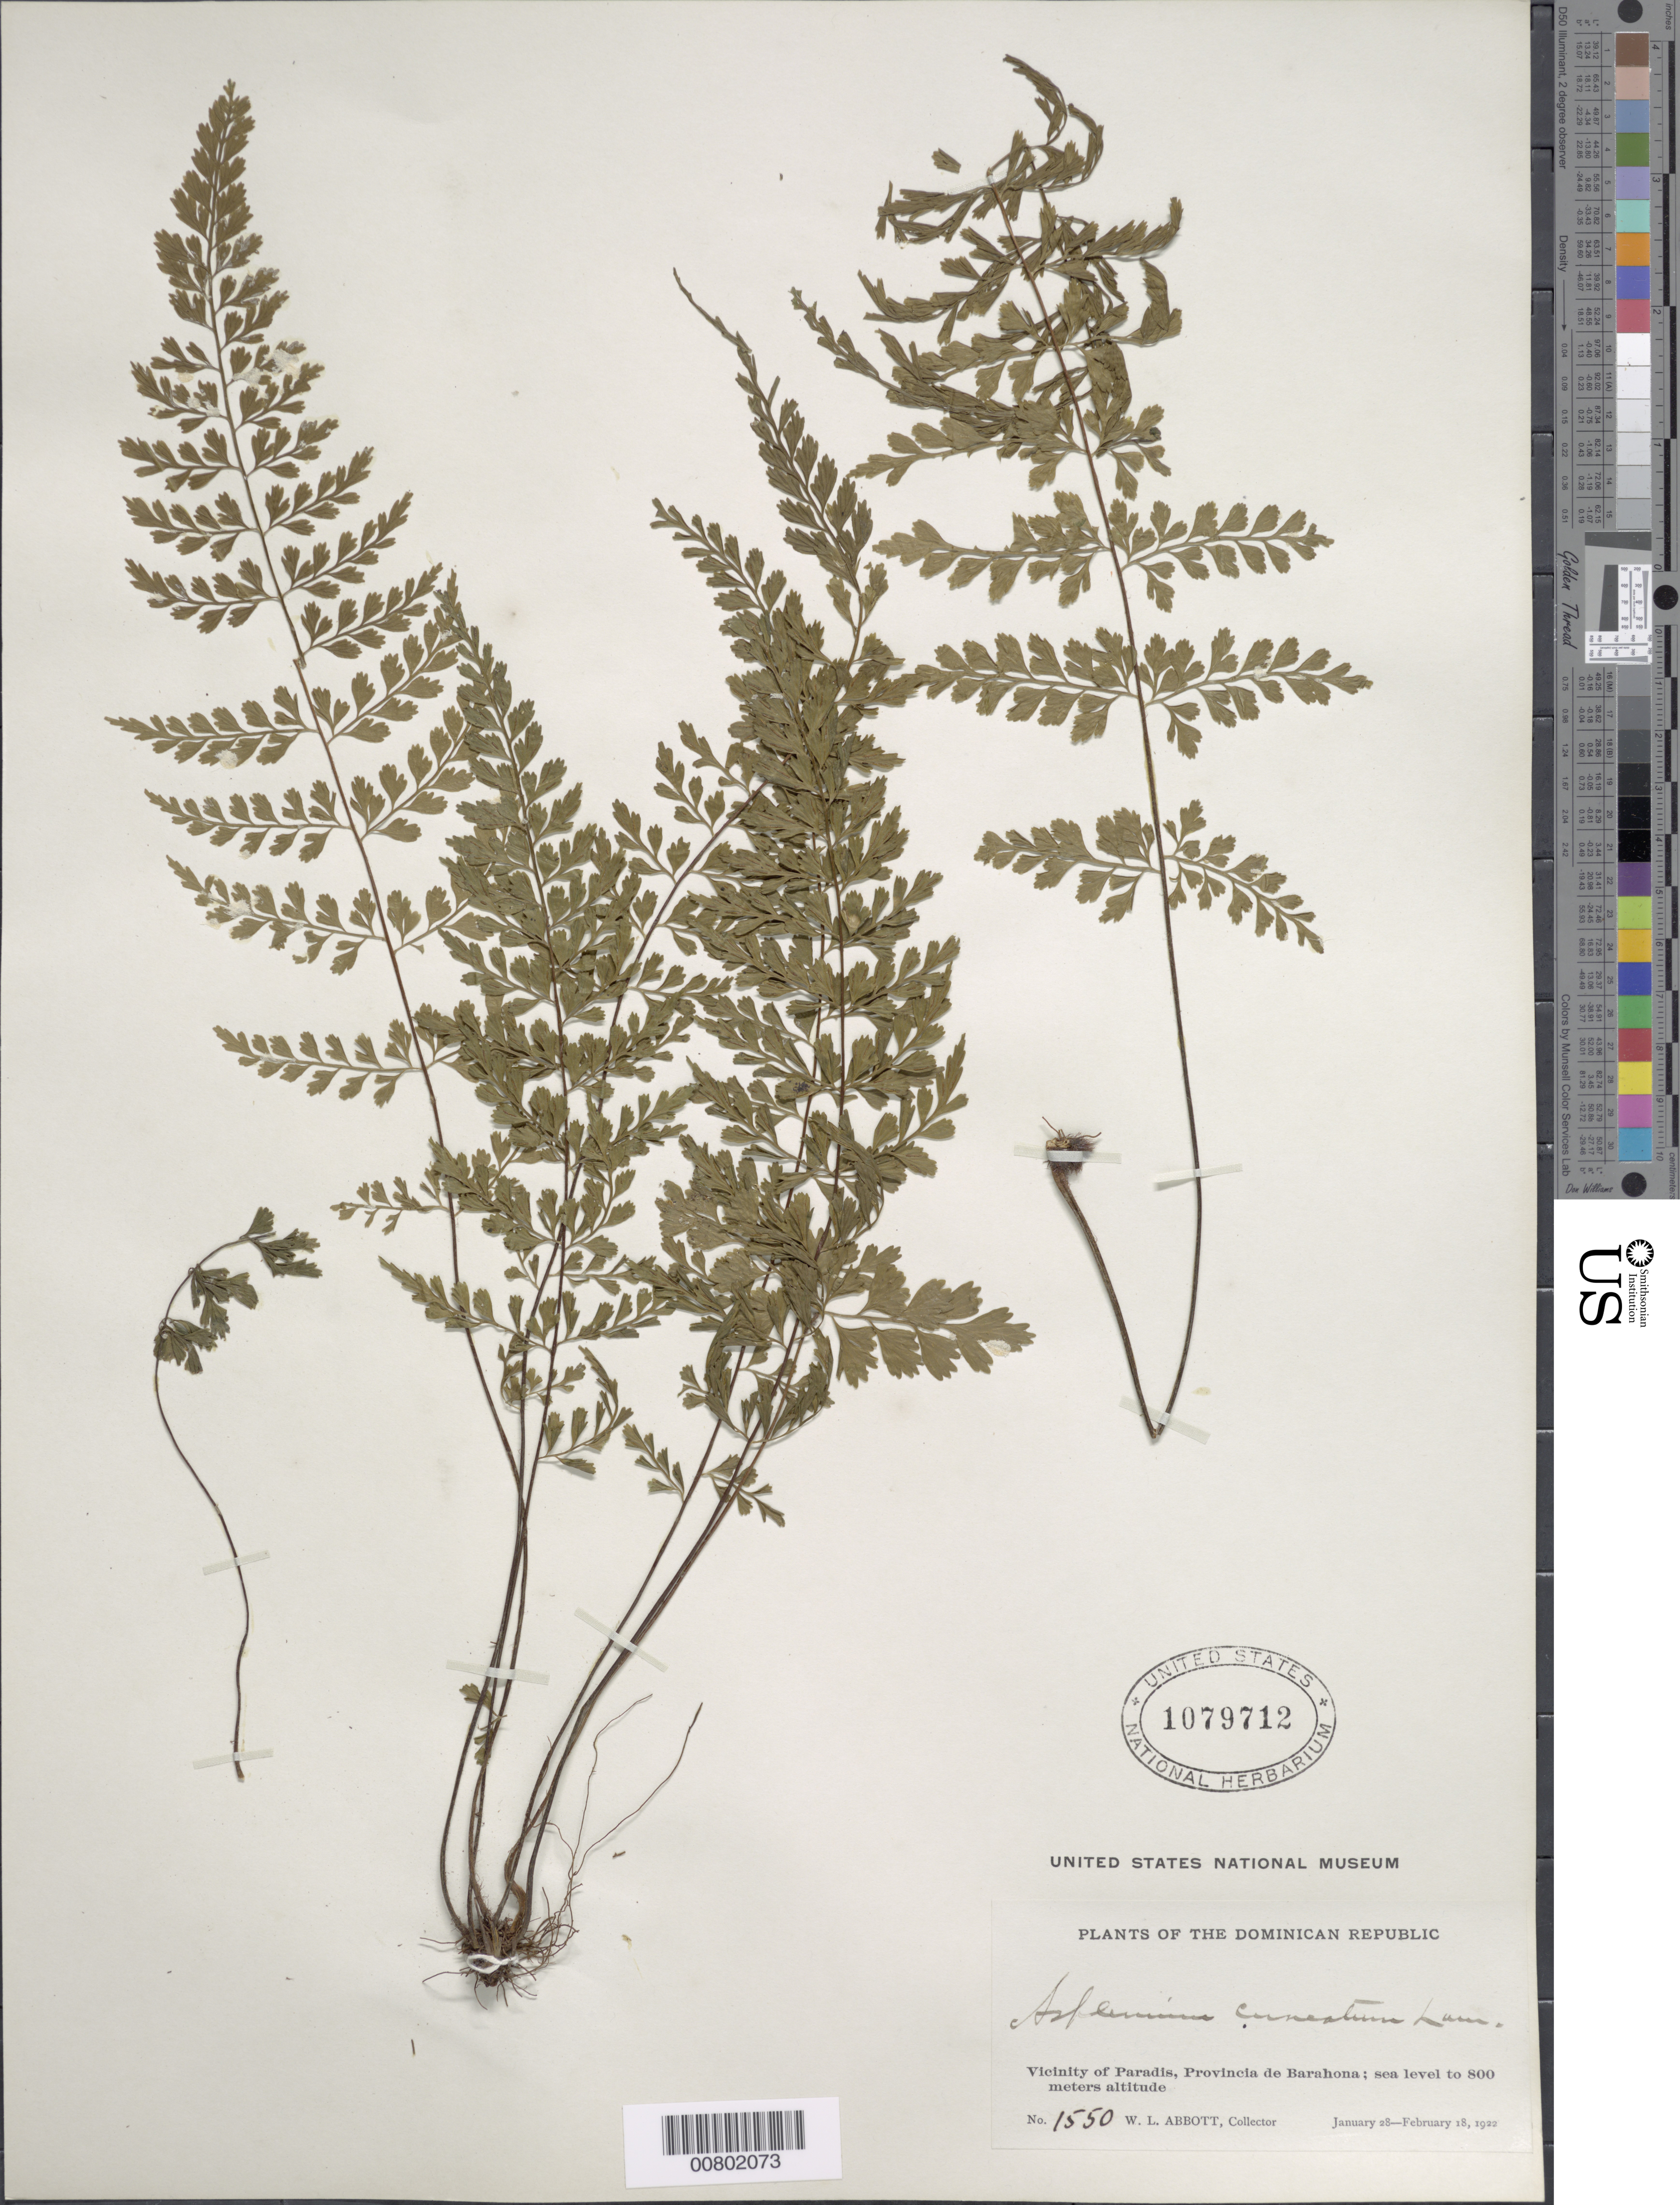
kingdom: Plantae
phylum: Tracheophyta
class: Polypodiopsida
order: Polypodiales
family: Aspleniaceae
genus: Asplenium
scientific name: Asplenium cuneatum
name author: Lam.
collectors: W. L. Abbott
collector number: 1550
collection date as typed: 28 Jan 1922 to 18 Feb 1922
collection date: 1922-01-28/1922-02-18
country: Dominican Republic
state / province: Barahona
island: Hispaniola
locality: Paradis vicinity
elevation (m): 0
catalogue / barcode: US 1079712